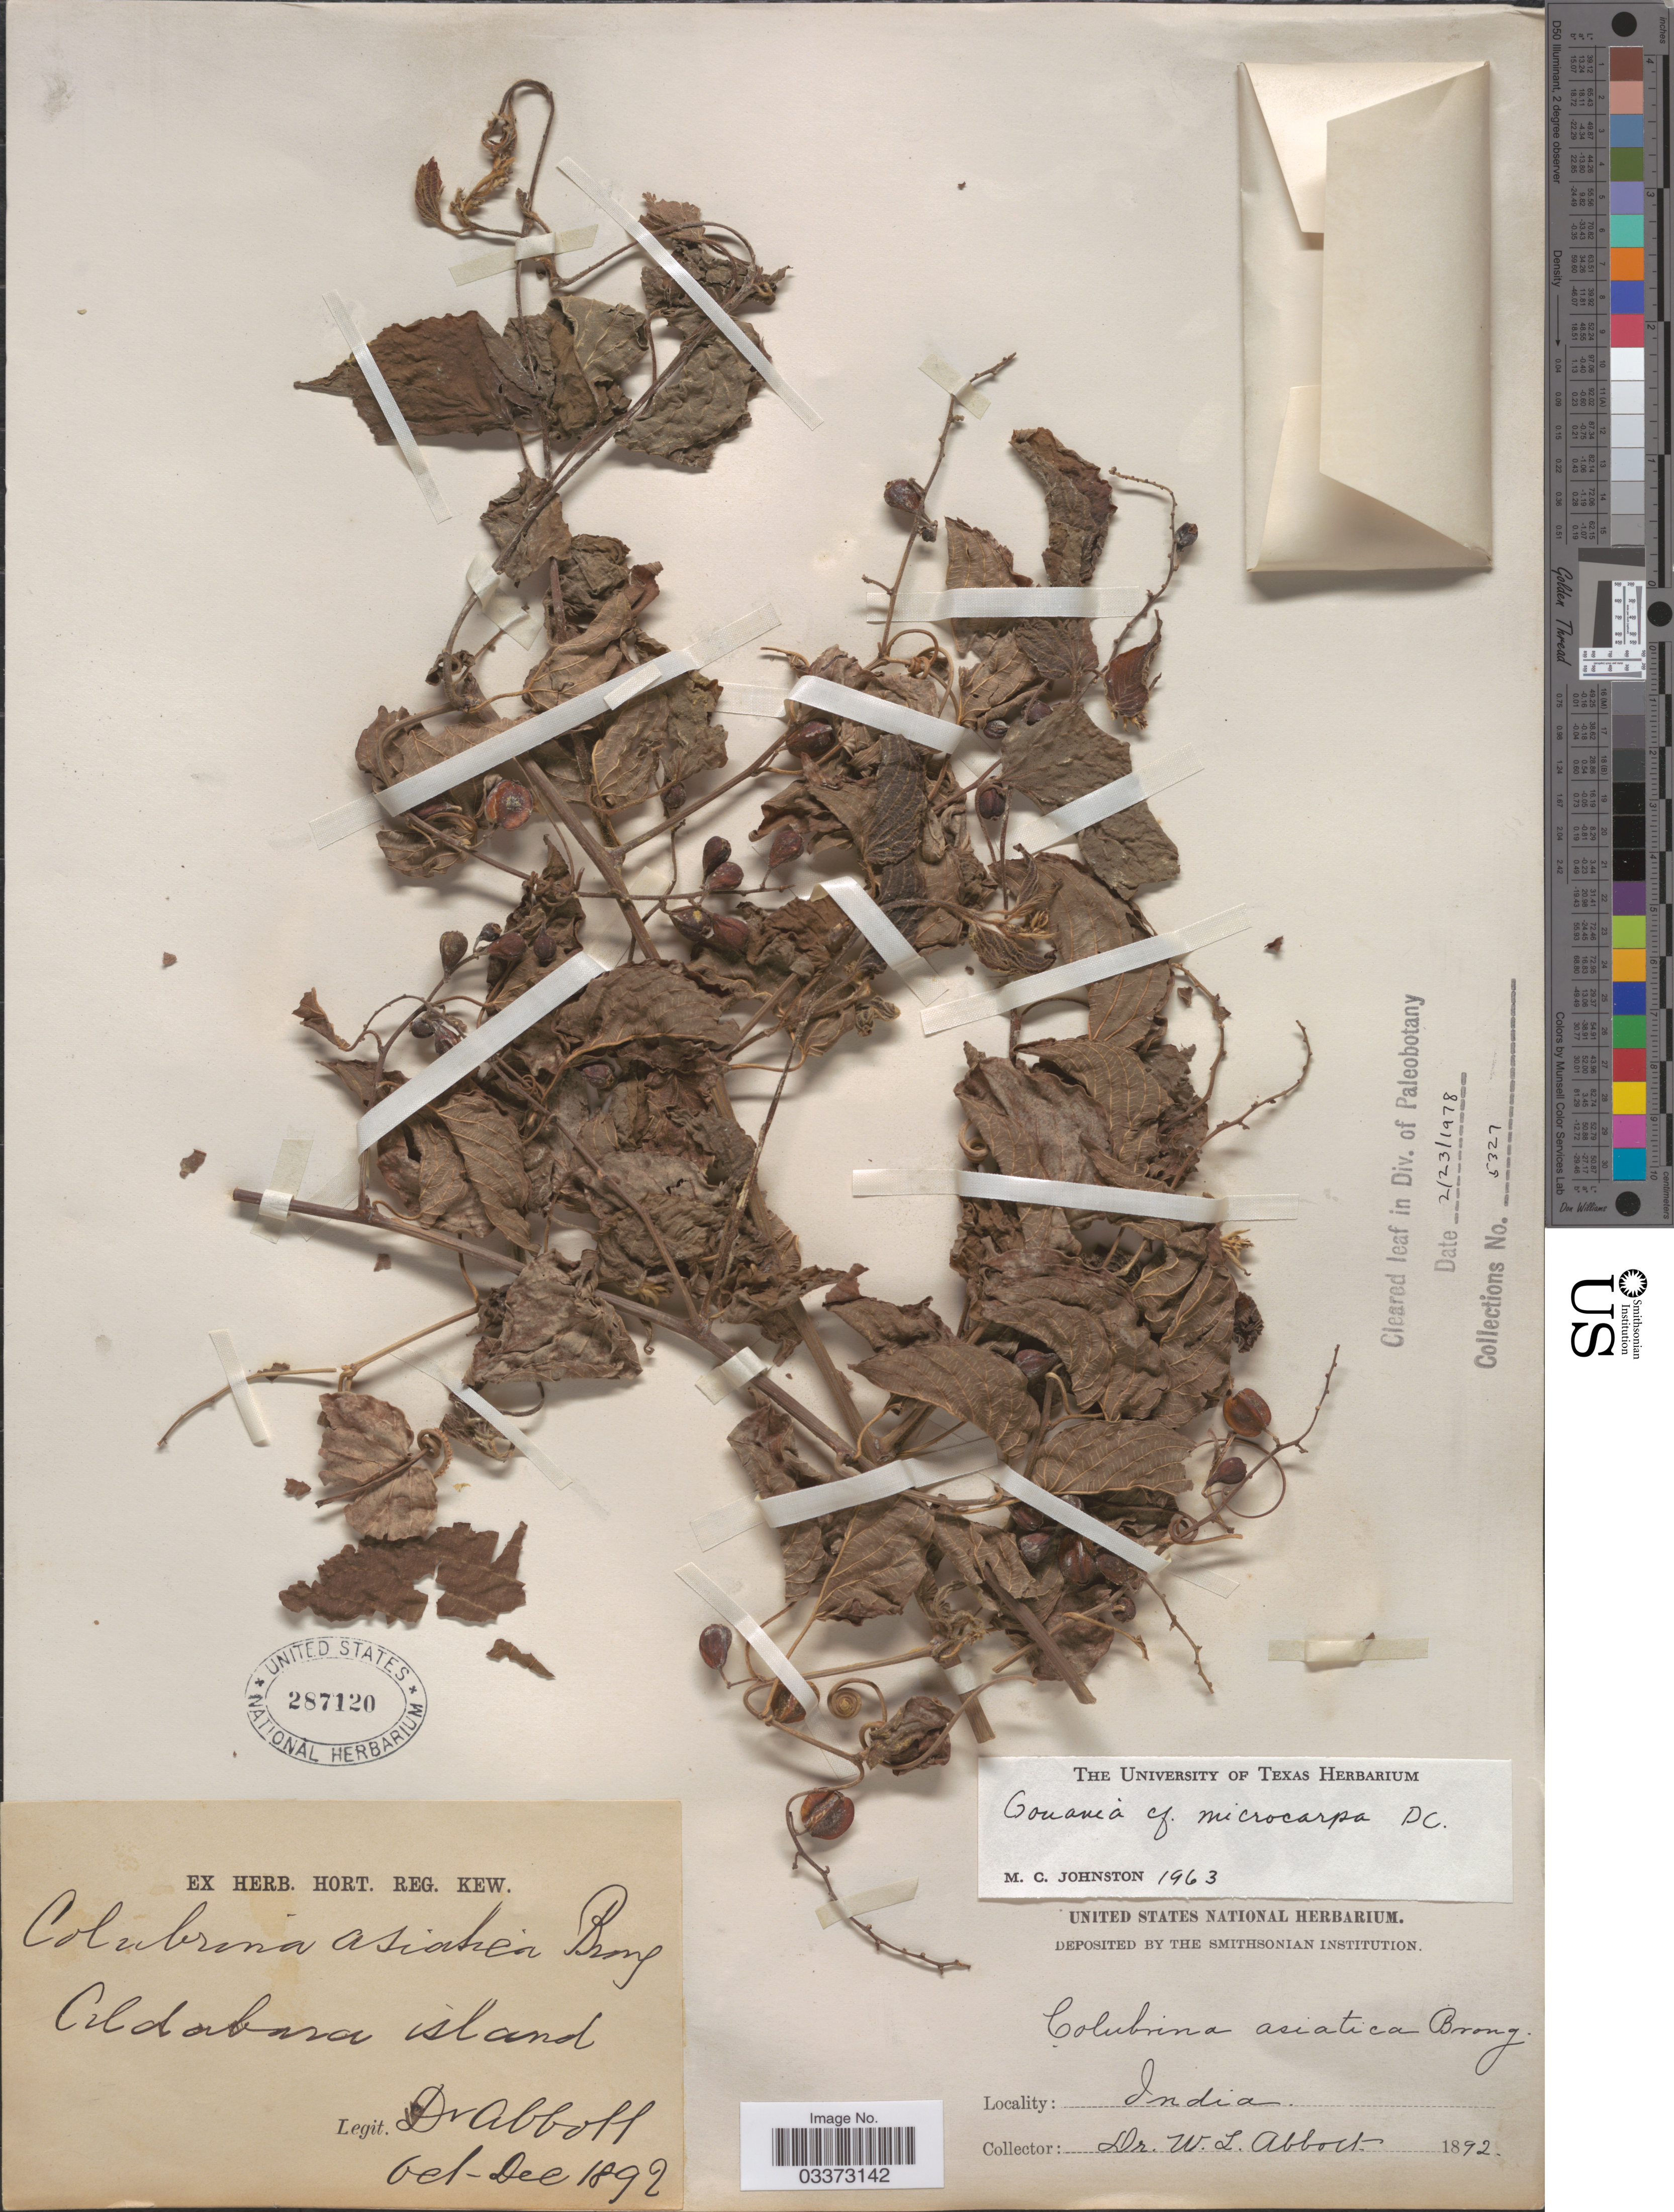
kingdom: Plantae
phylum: Tracheophyta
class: Magnoliopsida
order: Rosales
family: Rhamnaceae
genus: Gouania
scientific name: Gouania microcarpa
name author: DC.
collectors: W. L. Abbott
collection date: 1892-10/1892-12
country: Seychelles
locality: Aldabra Island. India. [unsure placement]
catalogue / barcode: US 287120